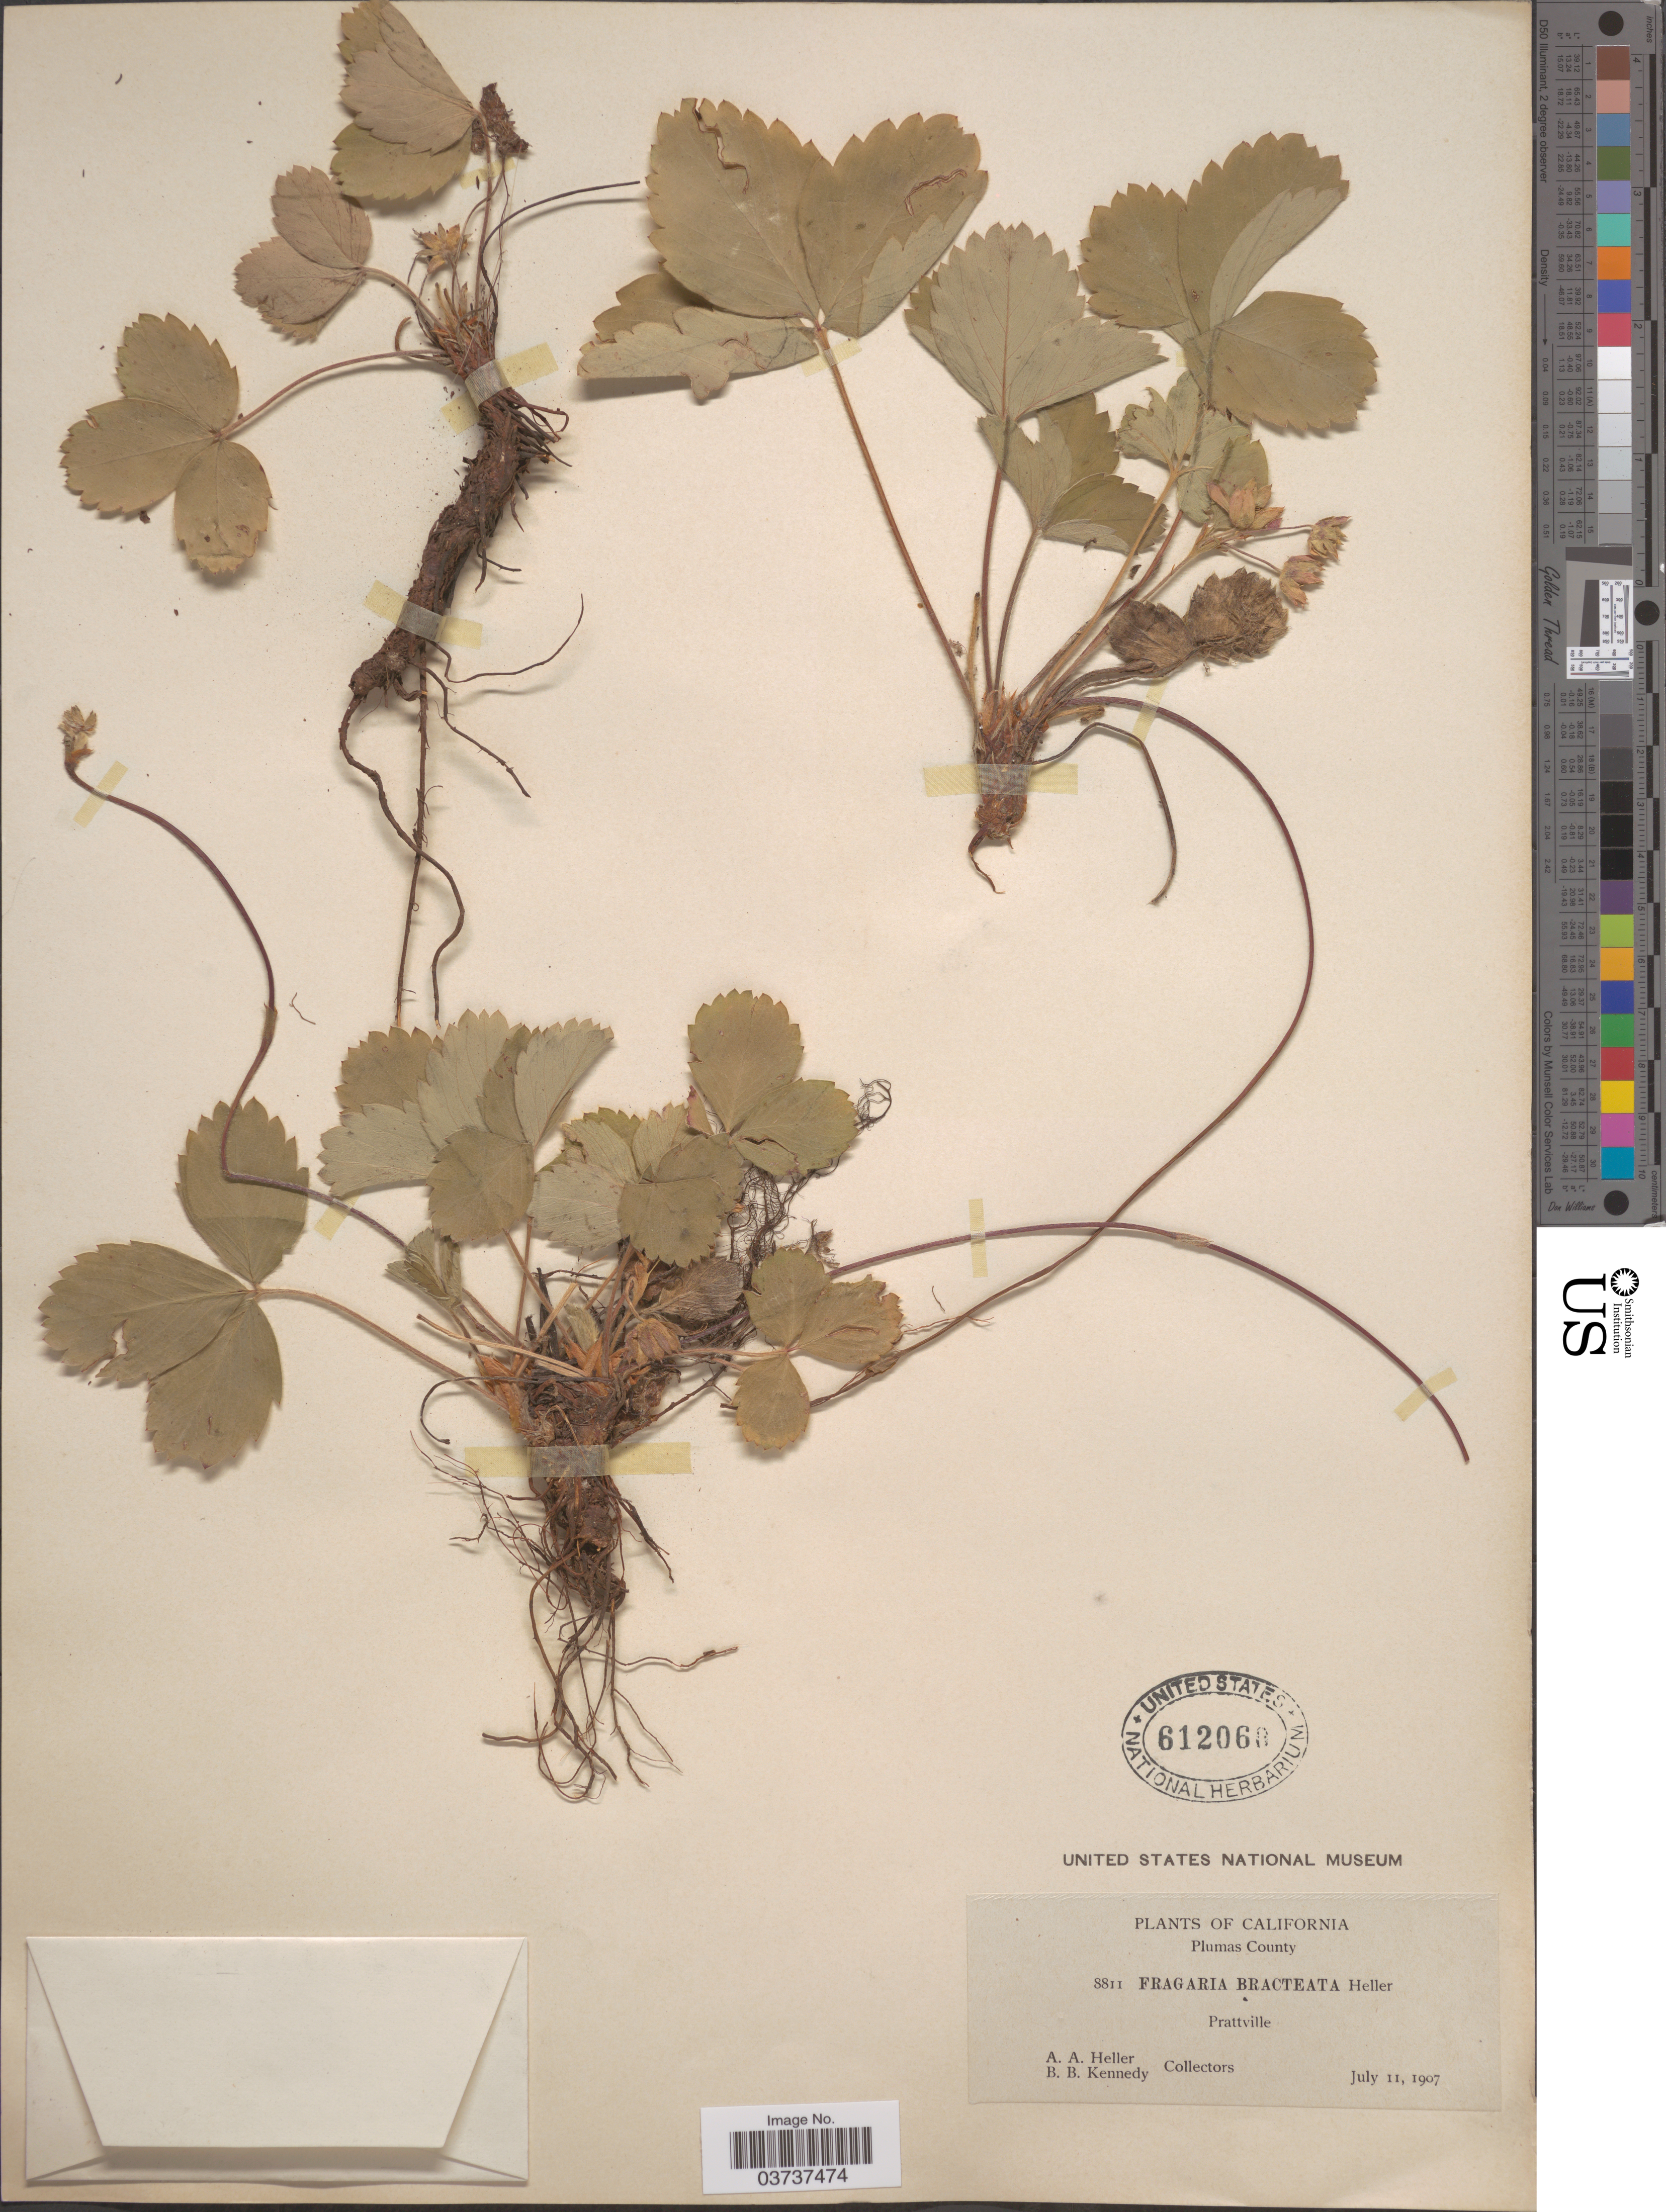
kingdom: Plantae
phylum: Tracheophyta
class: Magnoliopsida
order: Rosales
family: Rosaceae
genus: Fragaria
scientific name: Fragaria vesca subsp. bracteata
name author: L.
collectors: A. A. Heller & B. Kennedy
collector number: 8811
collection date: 1907-07-11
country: United States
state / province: California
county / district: Plumas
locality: Plumas County. Prattville.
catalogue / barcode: US 612060